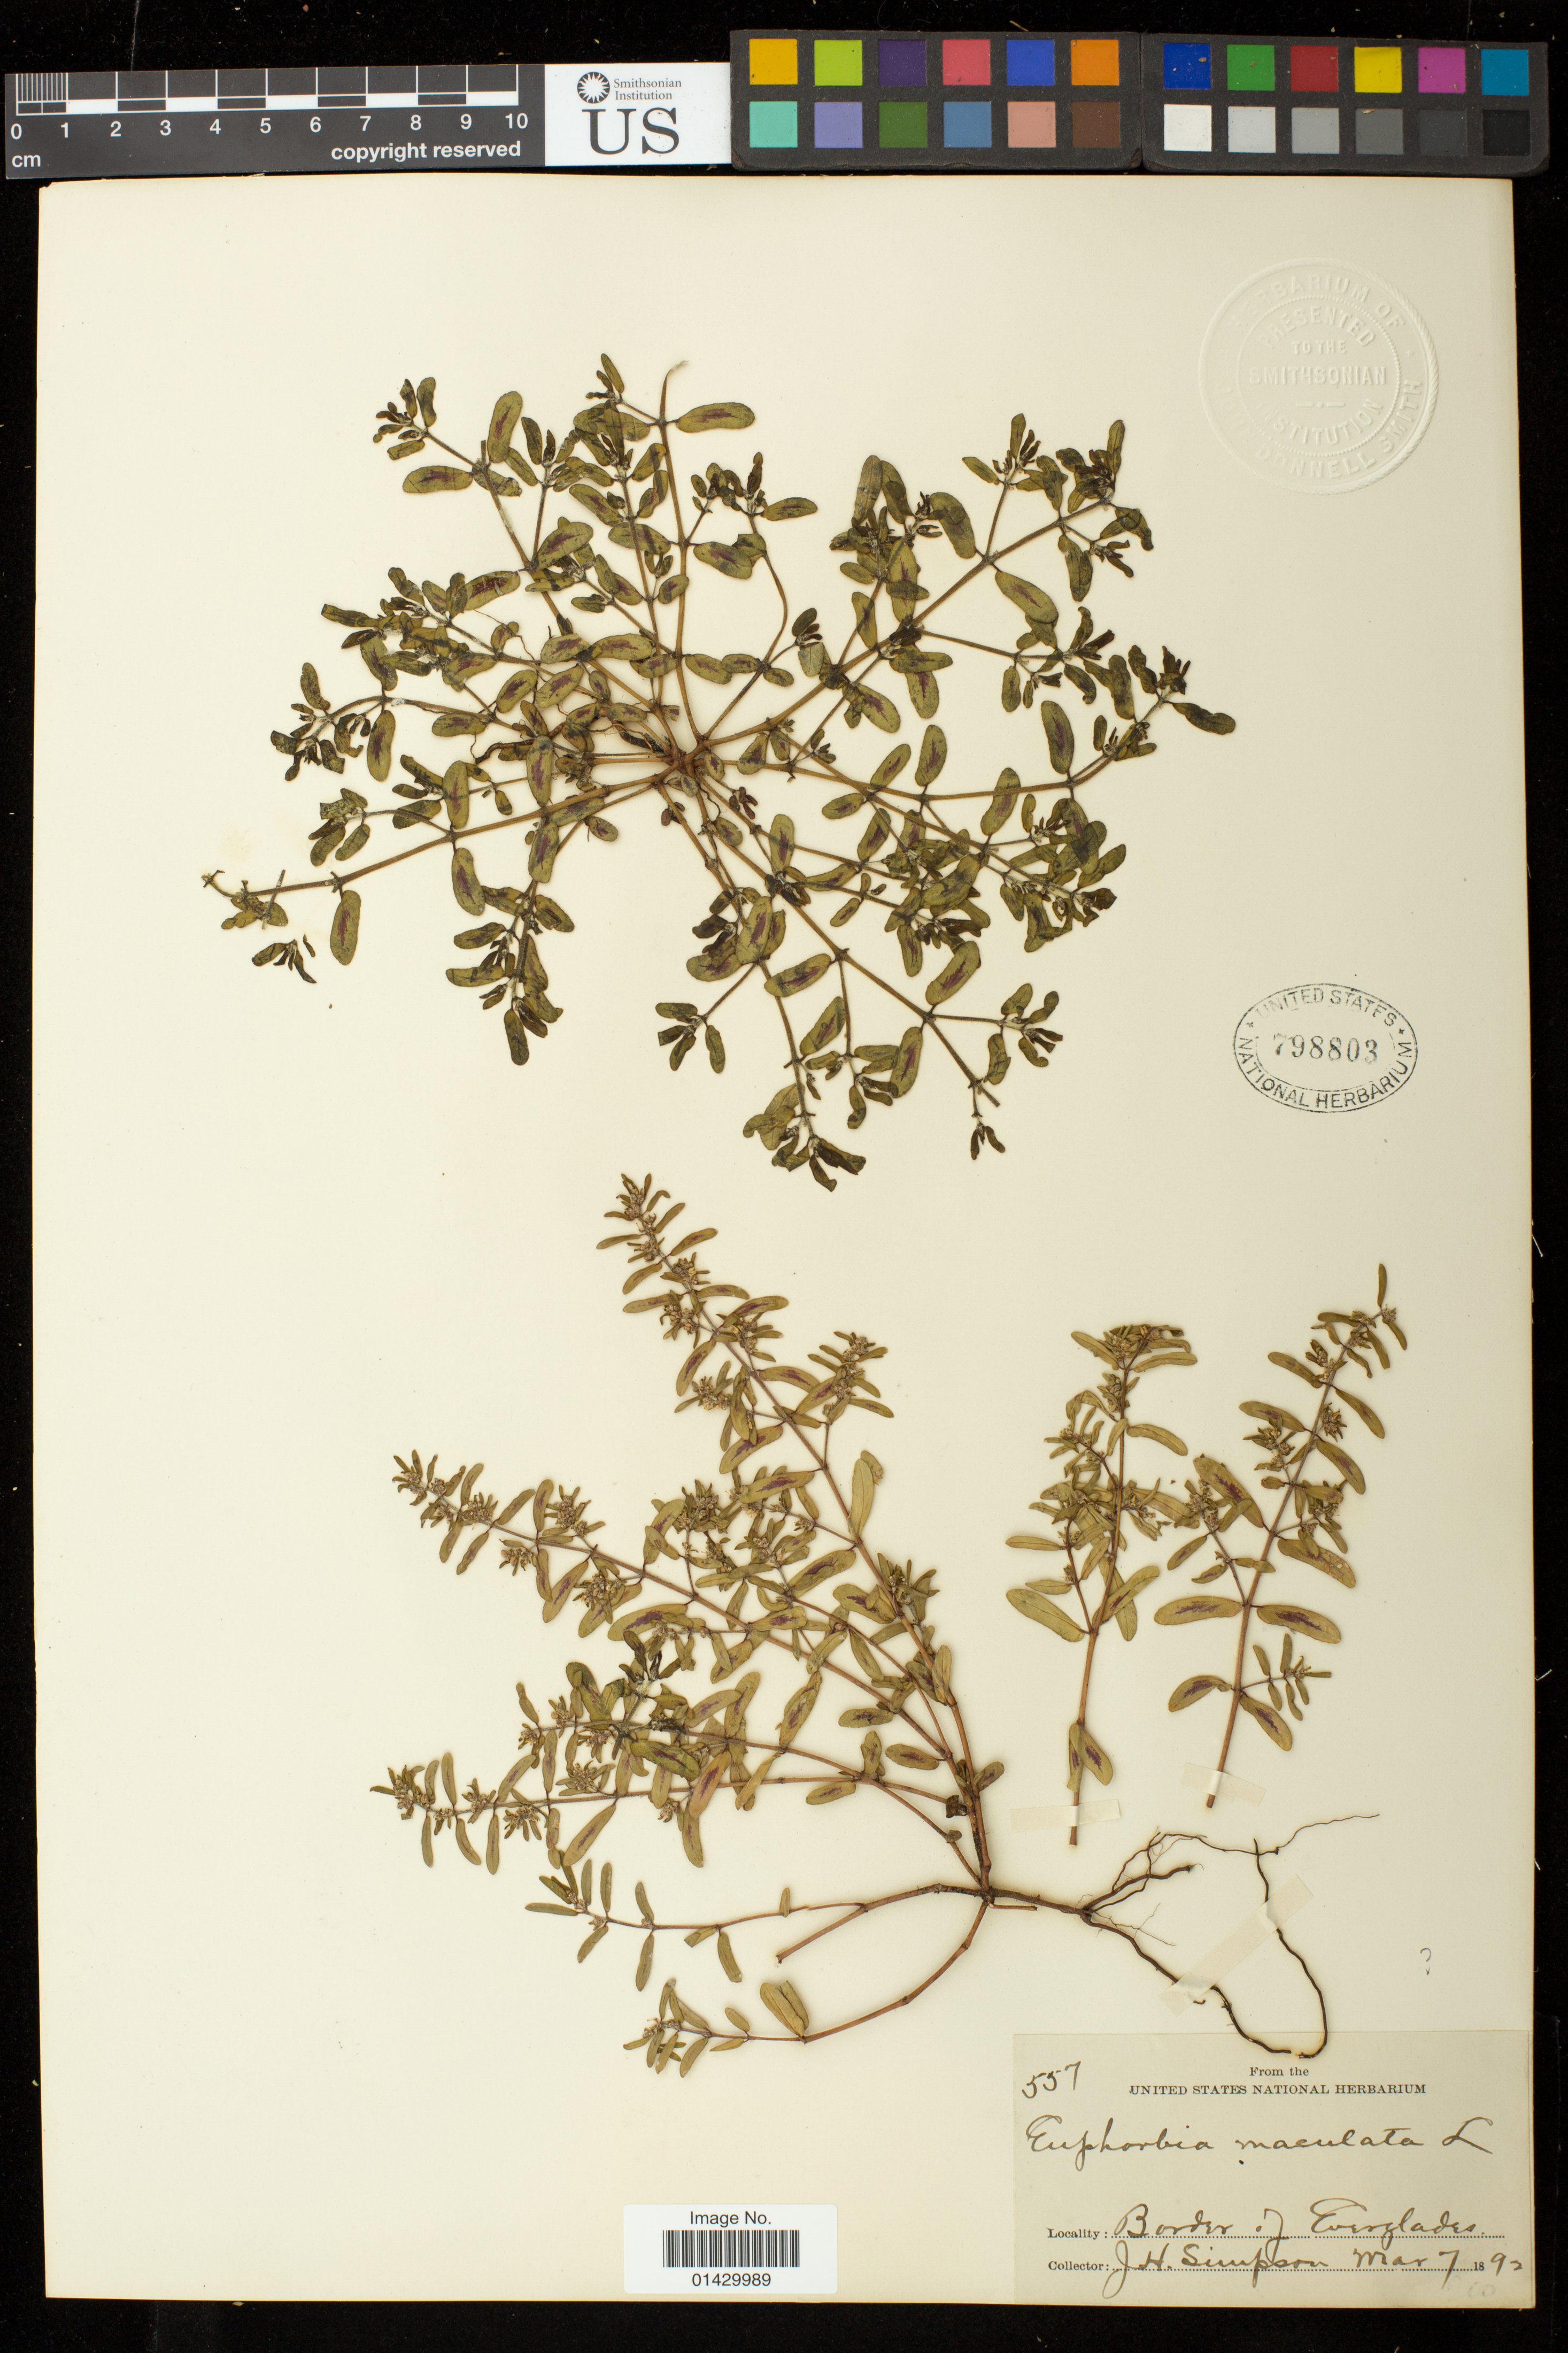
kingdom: Plantae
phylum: Tracheophyta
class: Magnoliopsida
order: Malpighiales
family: Euphorbiaceae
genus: Euphorbia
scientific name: Euphorbia maculata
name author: L.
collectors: J. H. Simpson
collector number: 557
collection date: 1892-03-07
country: United States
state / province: Florida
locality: Border of Everglades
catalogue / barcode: US 798803